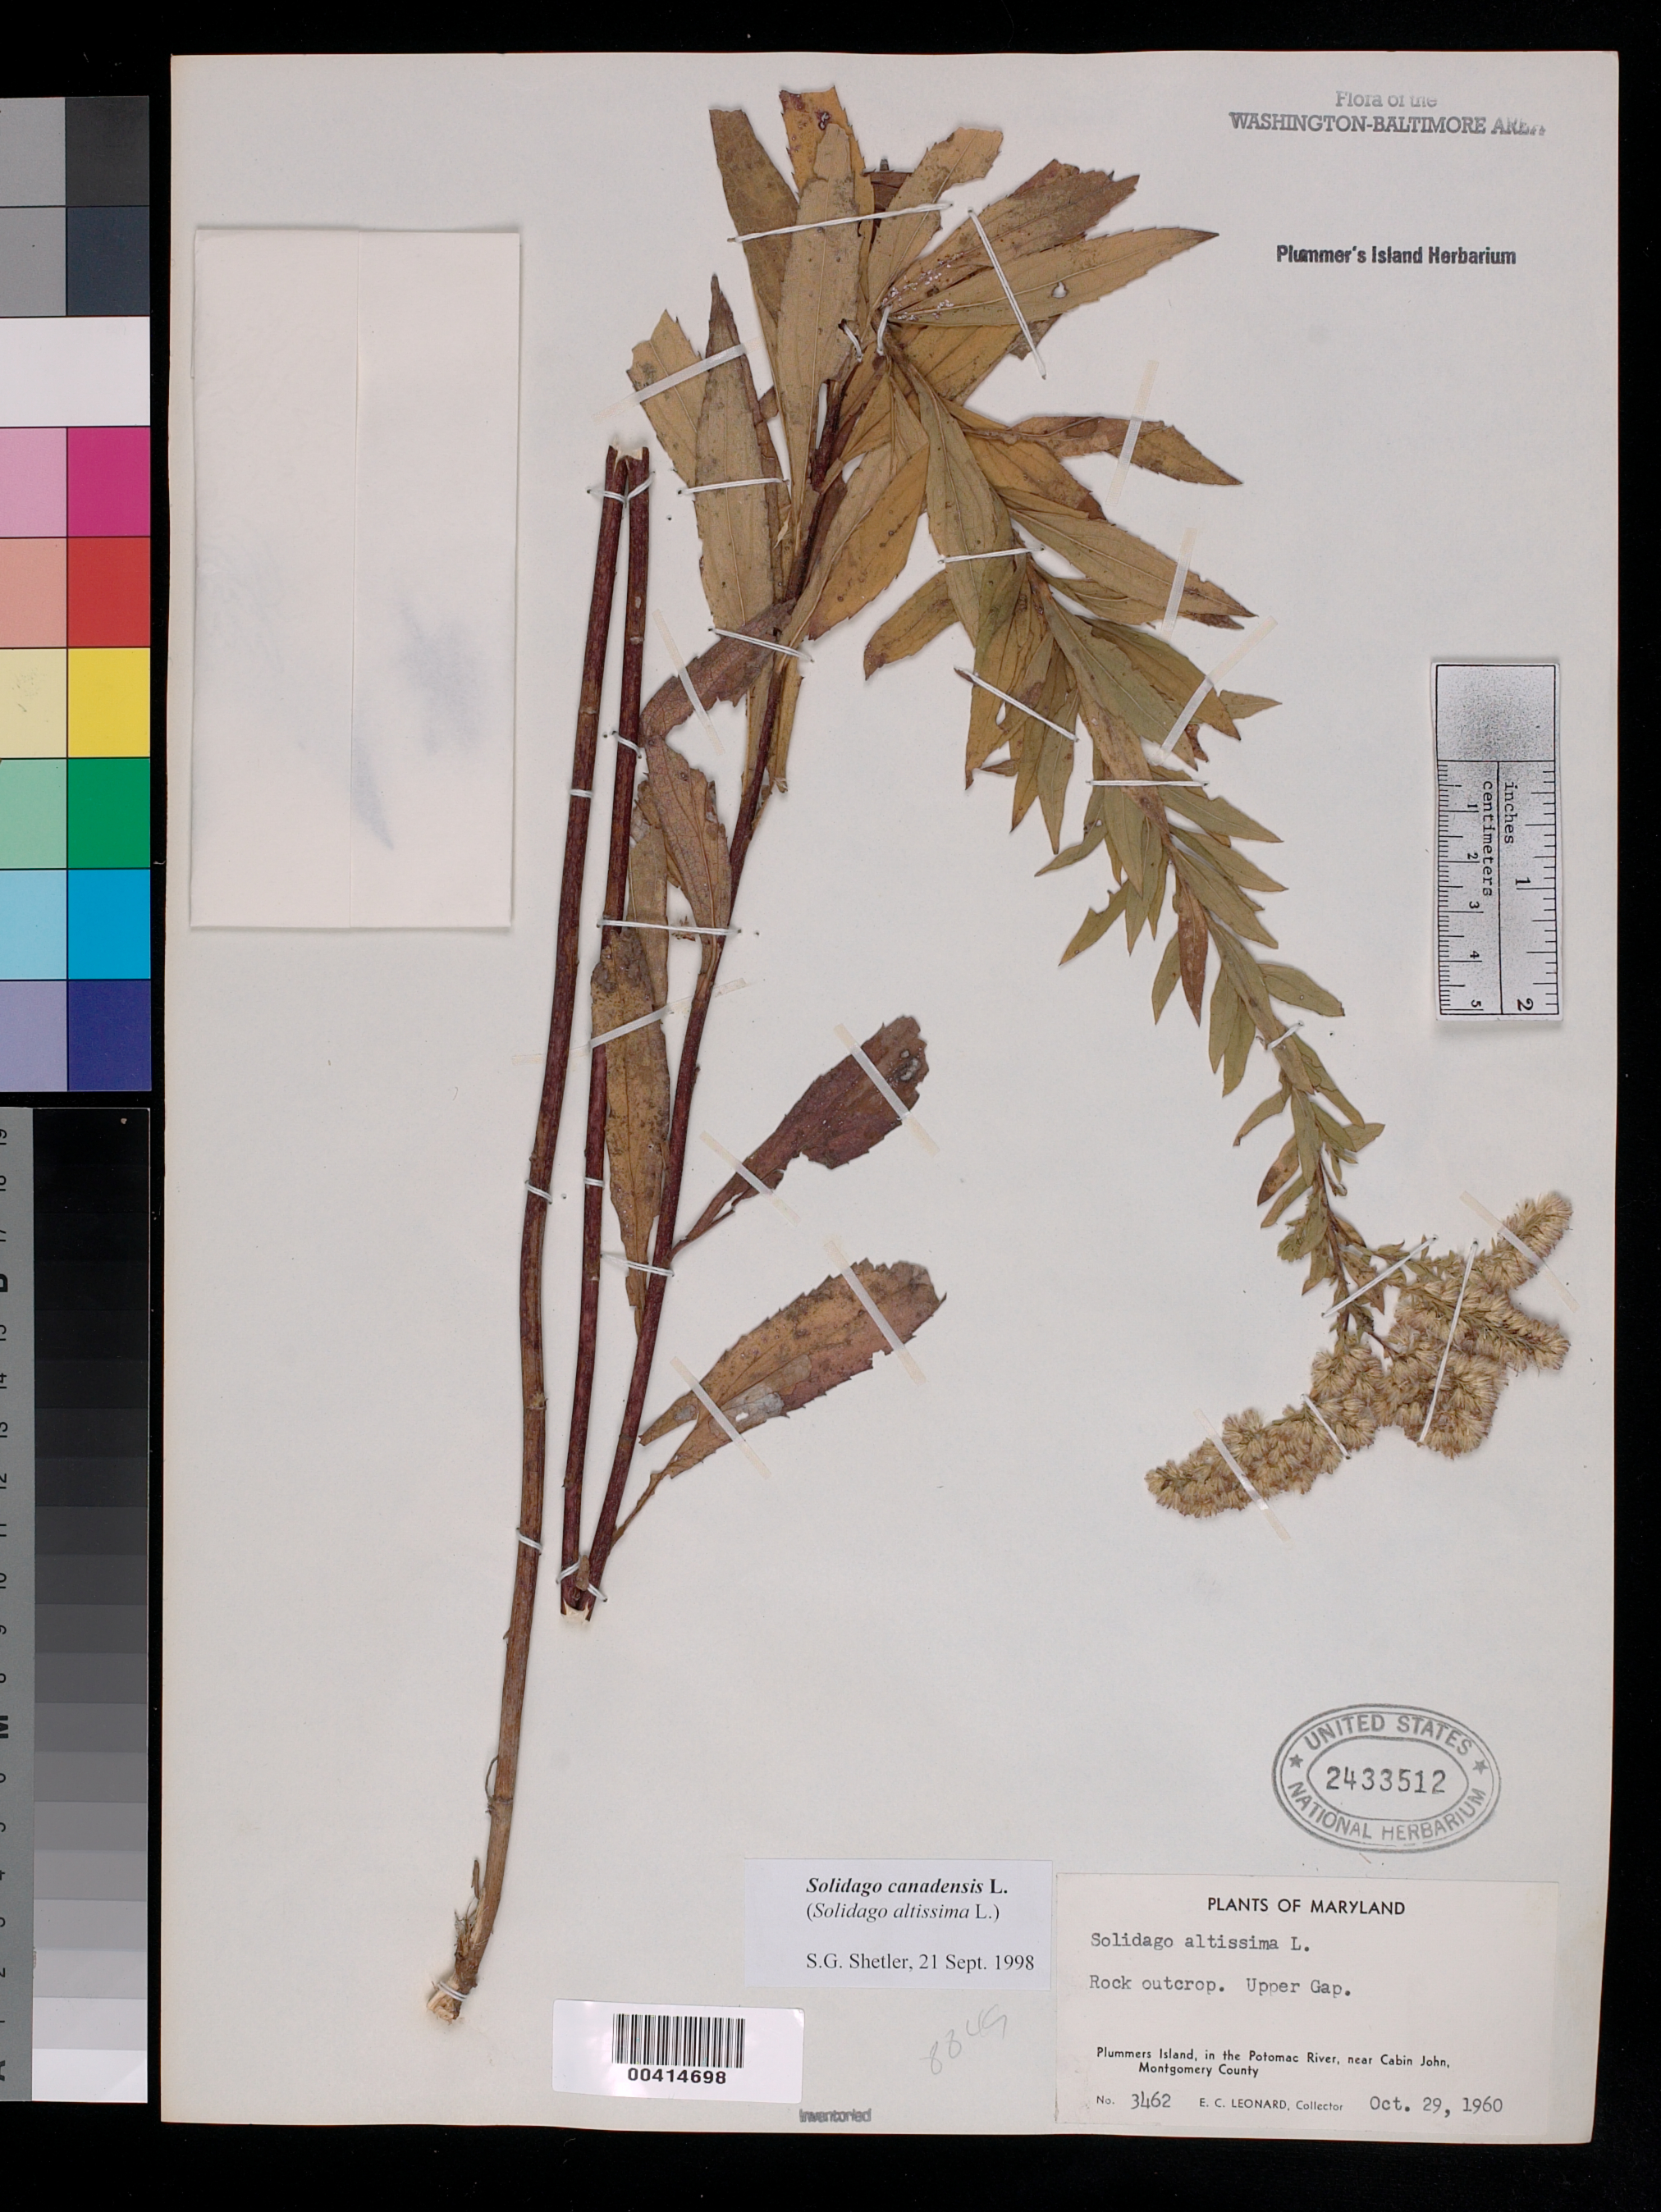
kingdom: Plantae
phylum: Tracheophyta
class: Magnoliopsida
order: Asterales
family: Asteraceae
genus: Solidago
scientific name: Solidago canadensis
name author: L.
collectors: E. C. Leonard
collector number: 3462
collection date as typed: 29 Oct 1960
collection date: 1960-10-29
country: United States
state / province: Maryland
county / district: Montgomery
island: Plummers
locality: Plummer's Island; Upper Gap Plummers Island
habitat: Rock outcrop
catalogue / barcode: US 2433512